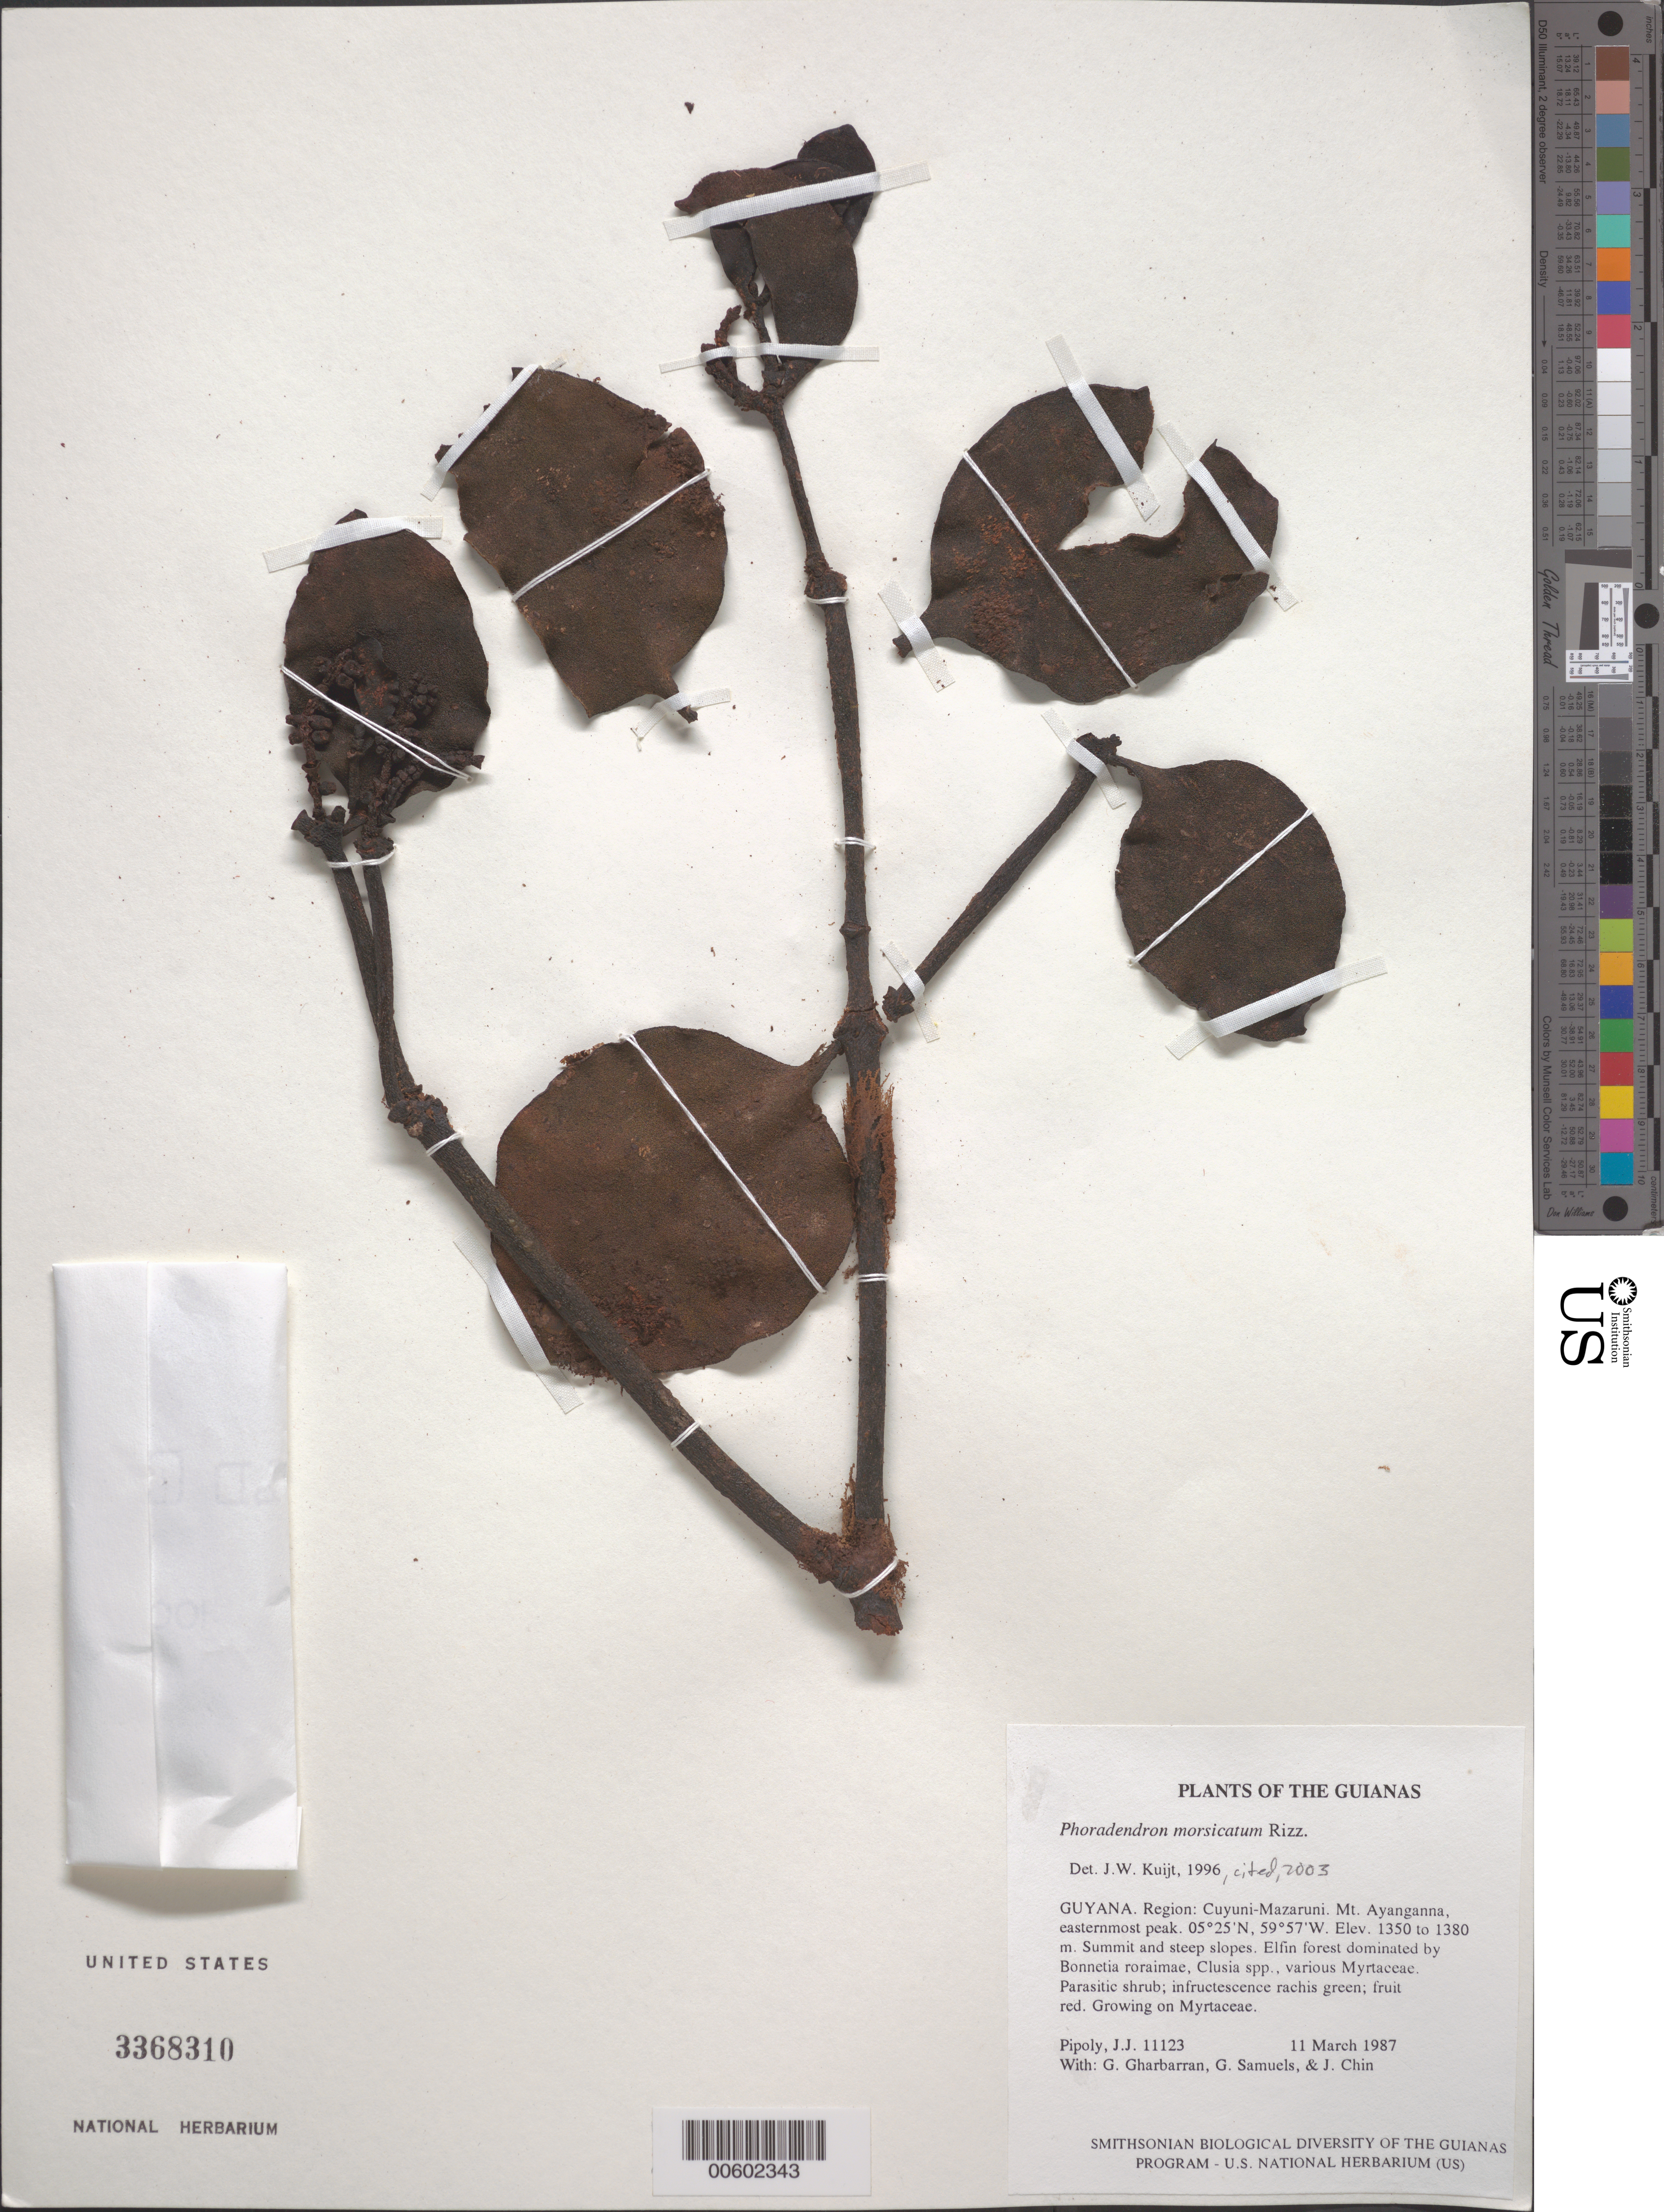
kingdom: Plantae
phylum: Tracheophyta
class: Magnoliopsida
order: Santalales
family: Viscaceae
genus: Phoradendron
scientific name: Phoradendron morsicatum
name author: Rizzini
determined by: Kuijt, Job, (CANADA)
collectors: J. J. Pipoly, G. Gharbarran, G. Samuels & J. Chin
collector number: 11123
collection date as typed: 11 March 1987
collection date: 1987-03-11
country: Guyana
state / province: Cuyuni-Mazaruni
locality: Mt. Ayanganna, easternmost peak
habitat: Summit and steep slopes. Elfin forest dominated by Bonnetia roraimae, Clusia spp., various Myrtaceae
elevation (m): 1350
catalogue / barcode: US 3368310